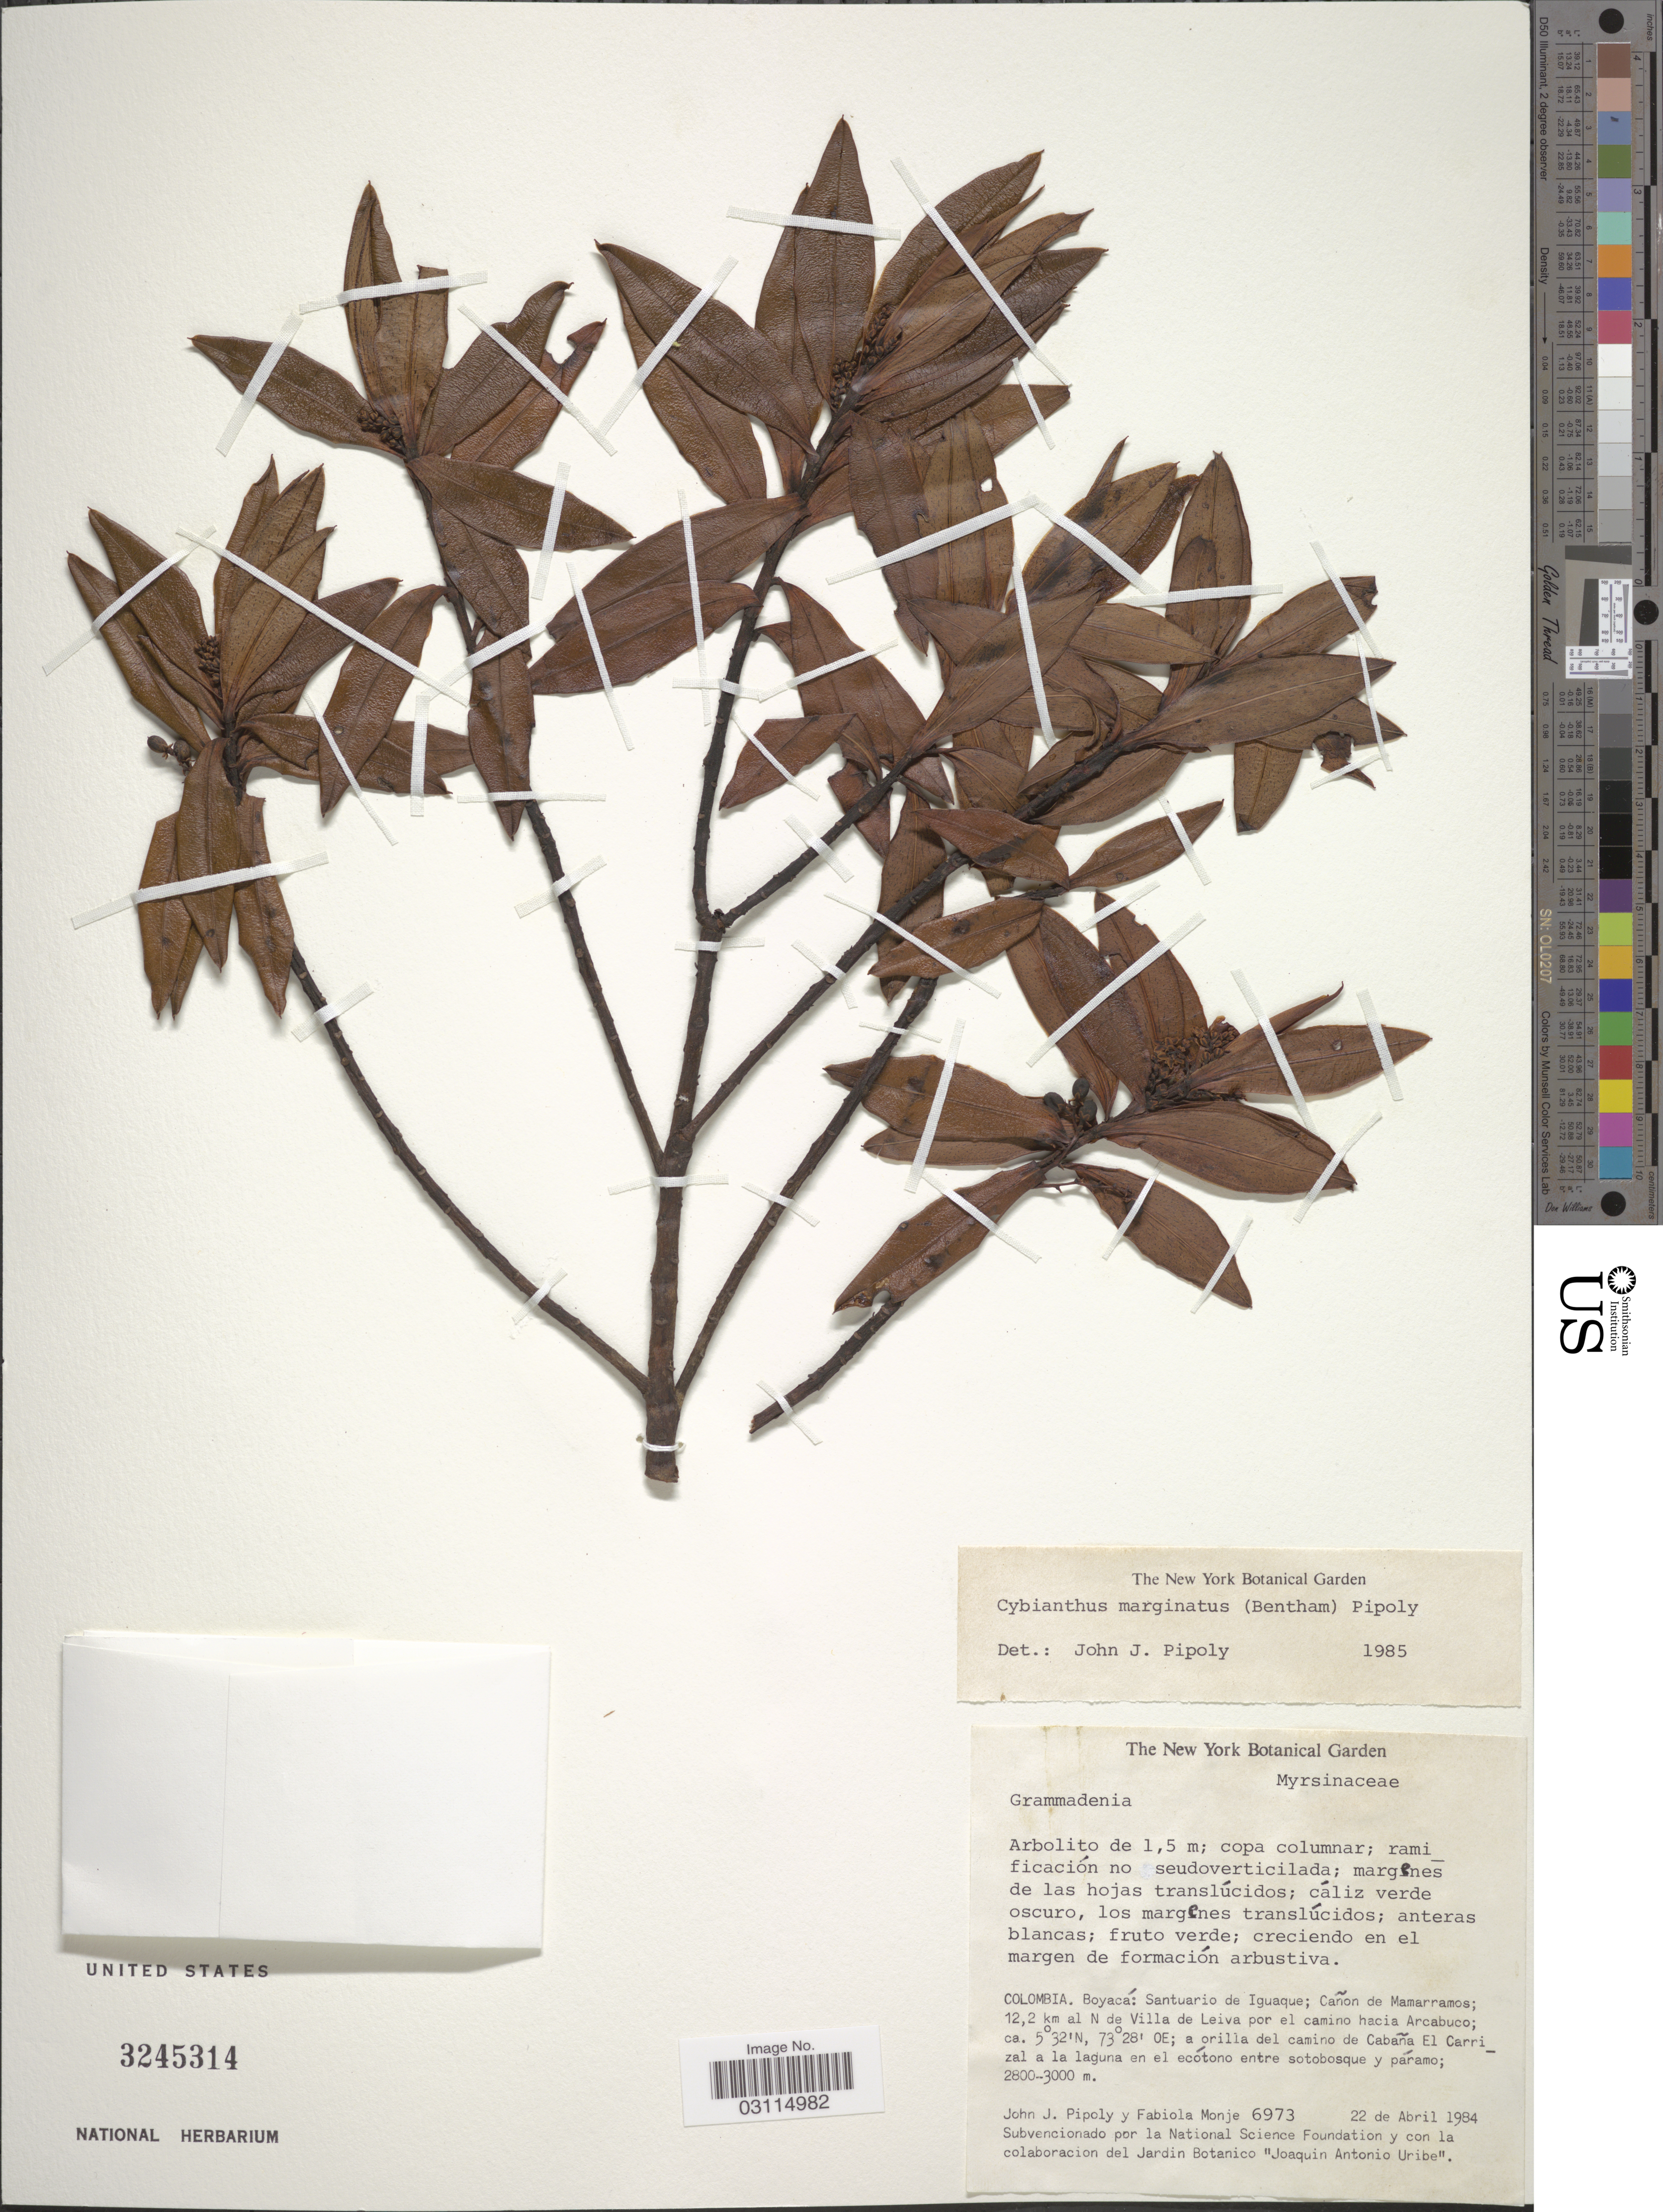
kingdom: Plantae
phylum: Tracheophyta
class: Magnoliopsida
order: Ericales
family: Primulaceae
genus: Cybianthus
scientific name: Cybianthus marginatus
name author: (Benth.) Pipoly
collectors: J. J. Pipoly & F. Monje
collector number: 6973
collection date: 1984-04-22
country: Colombia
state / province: Boyacá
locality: Santuario de Iguaque; Cañon de Mamarramos; 12,2 km al N de Villa de Leiva por el camino hacia Arcabuco; a orilla del camino de Cabaña El Carrizal a la laguna en el ecótono entre sotobosque y páramo.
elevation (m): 2800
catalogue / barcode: US 3245314